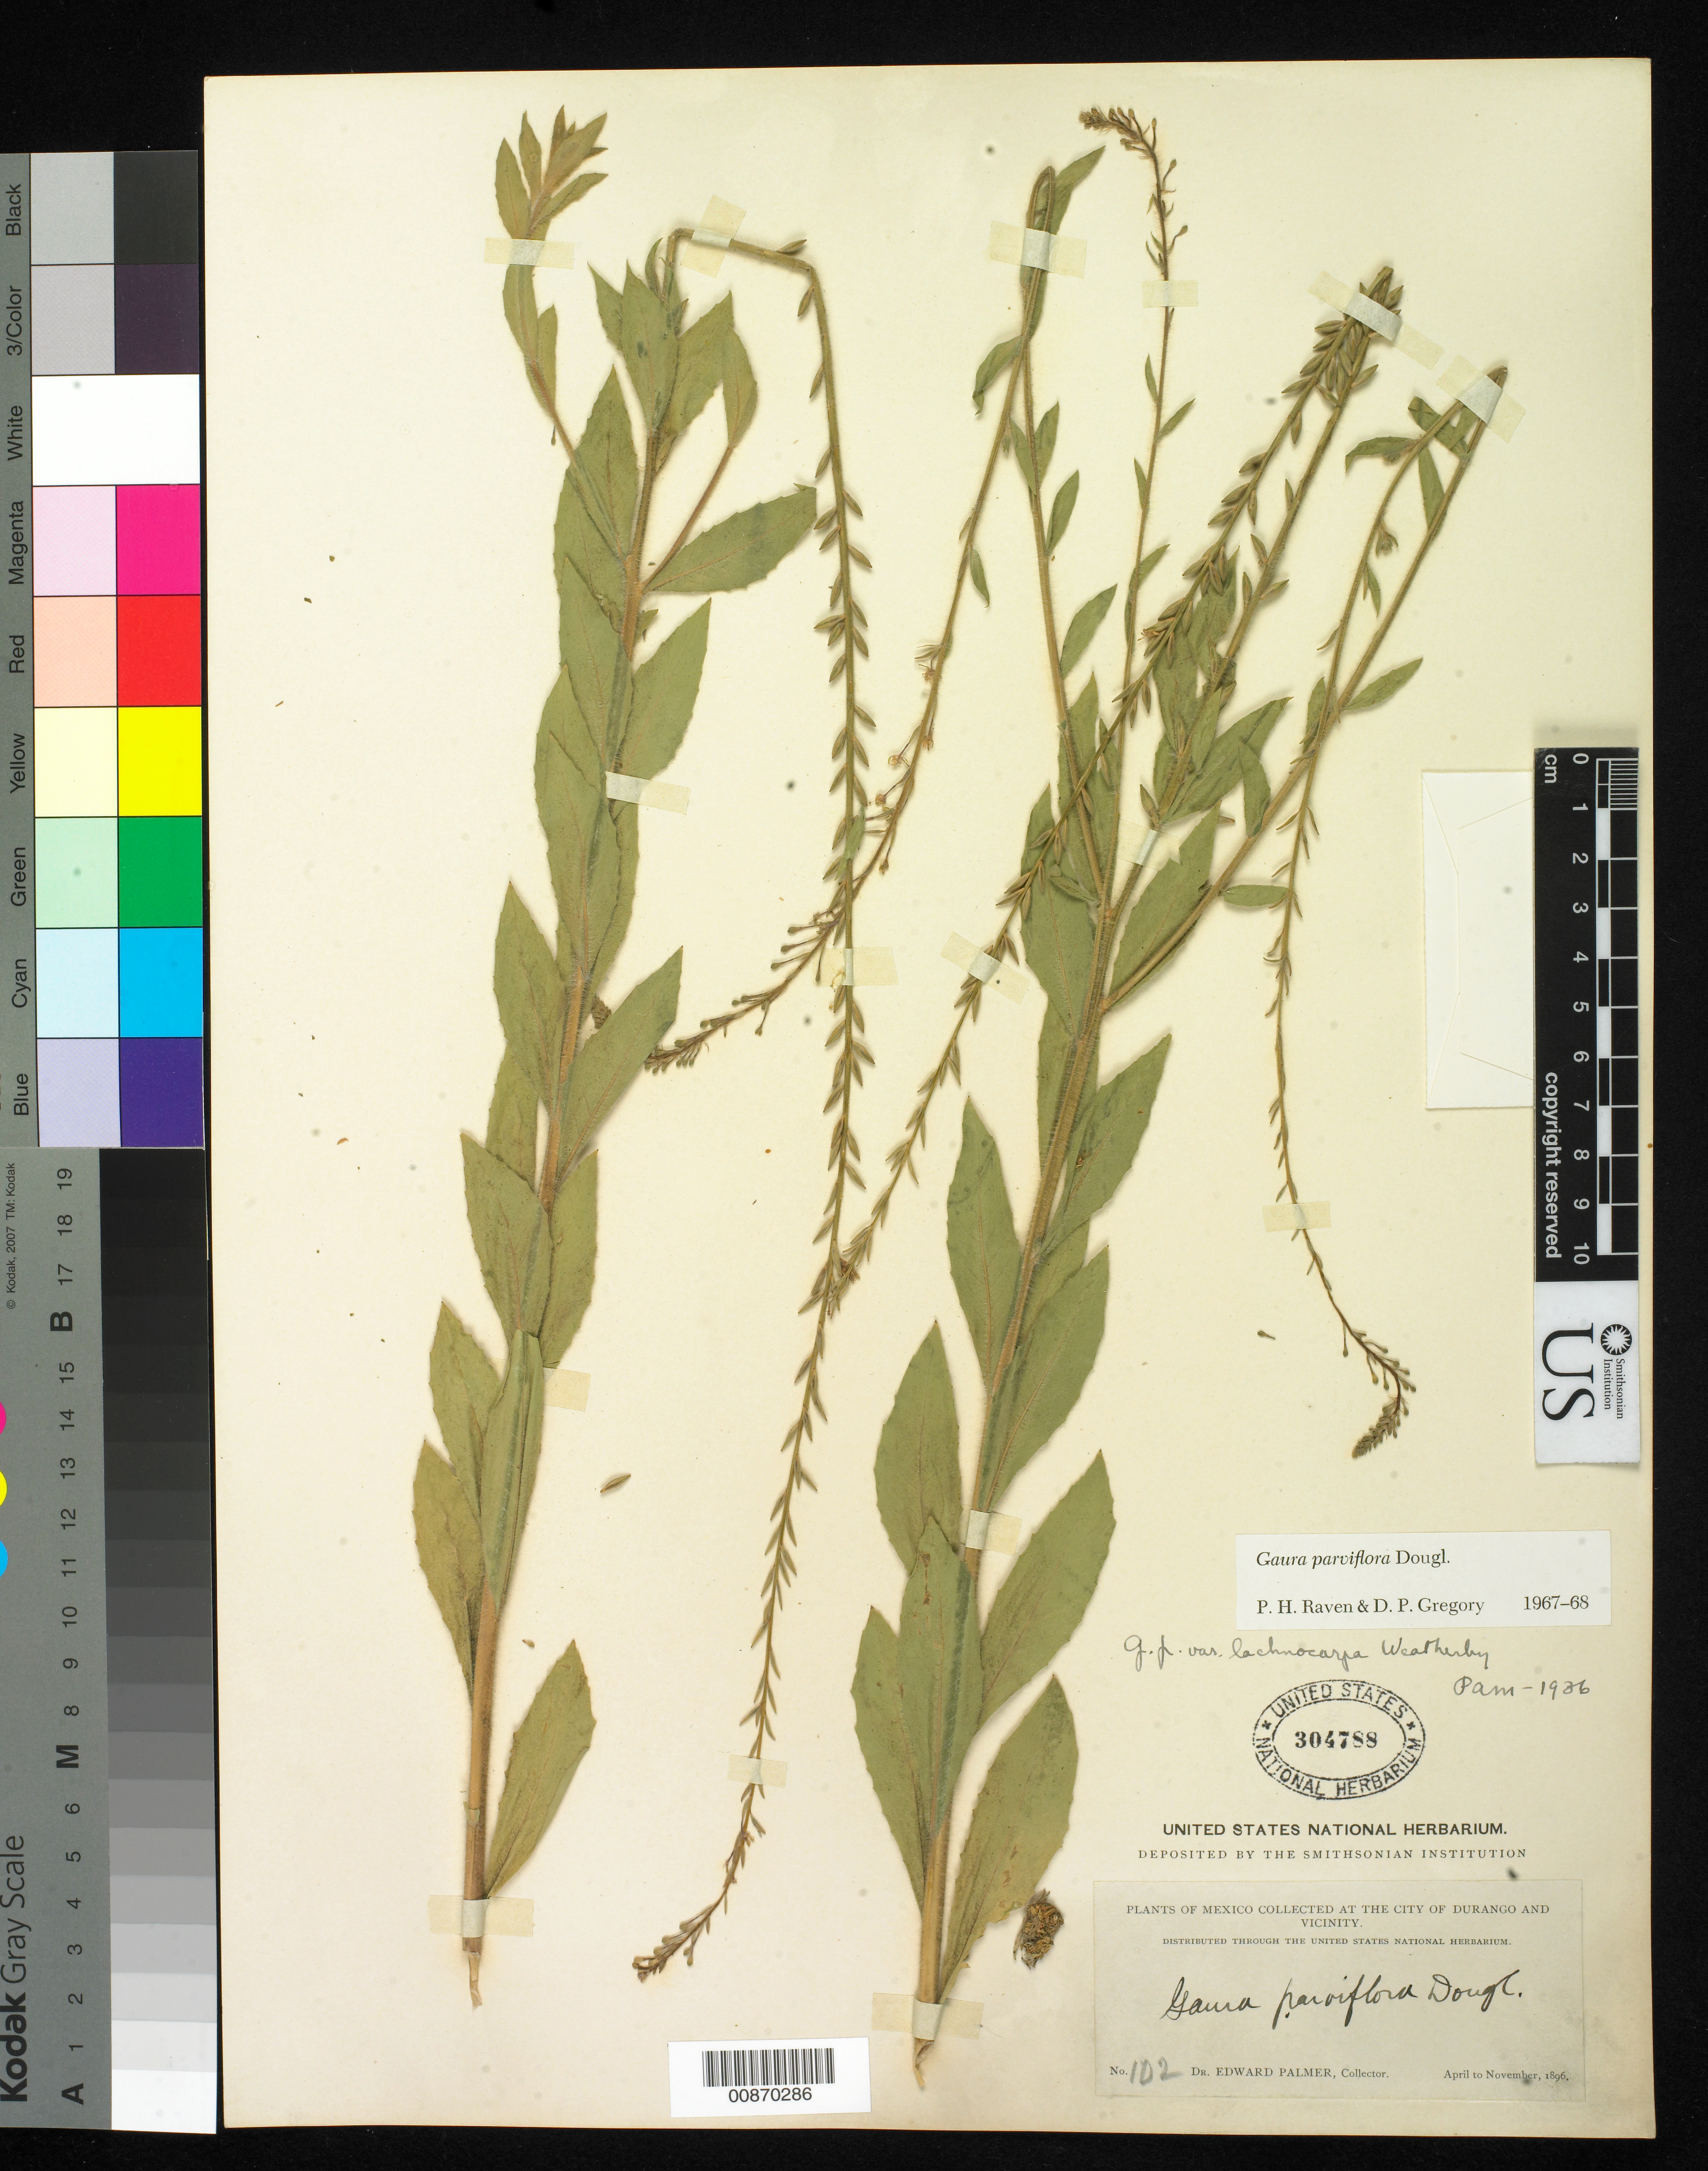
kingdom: Plantae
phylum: Tracheophyta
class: Magnoliopsida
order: Myrtales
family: Onagraceae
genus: Oenothera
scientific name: Oenothera curtiflora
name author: W.L. Wagner & Hoch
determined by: Wagner, W. L., (BOT), Smithsonian Institution - National Museum of Natural History (UNITED STATES)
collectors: E. Palmer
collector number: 102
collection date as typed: Apr 1896 to -- Nov 1896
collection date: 1896-04/1896-11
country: Mexico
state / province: Durango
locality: City of Durango and vicinity.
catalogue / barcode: US 304788